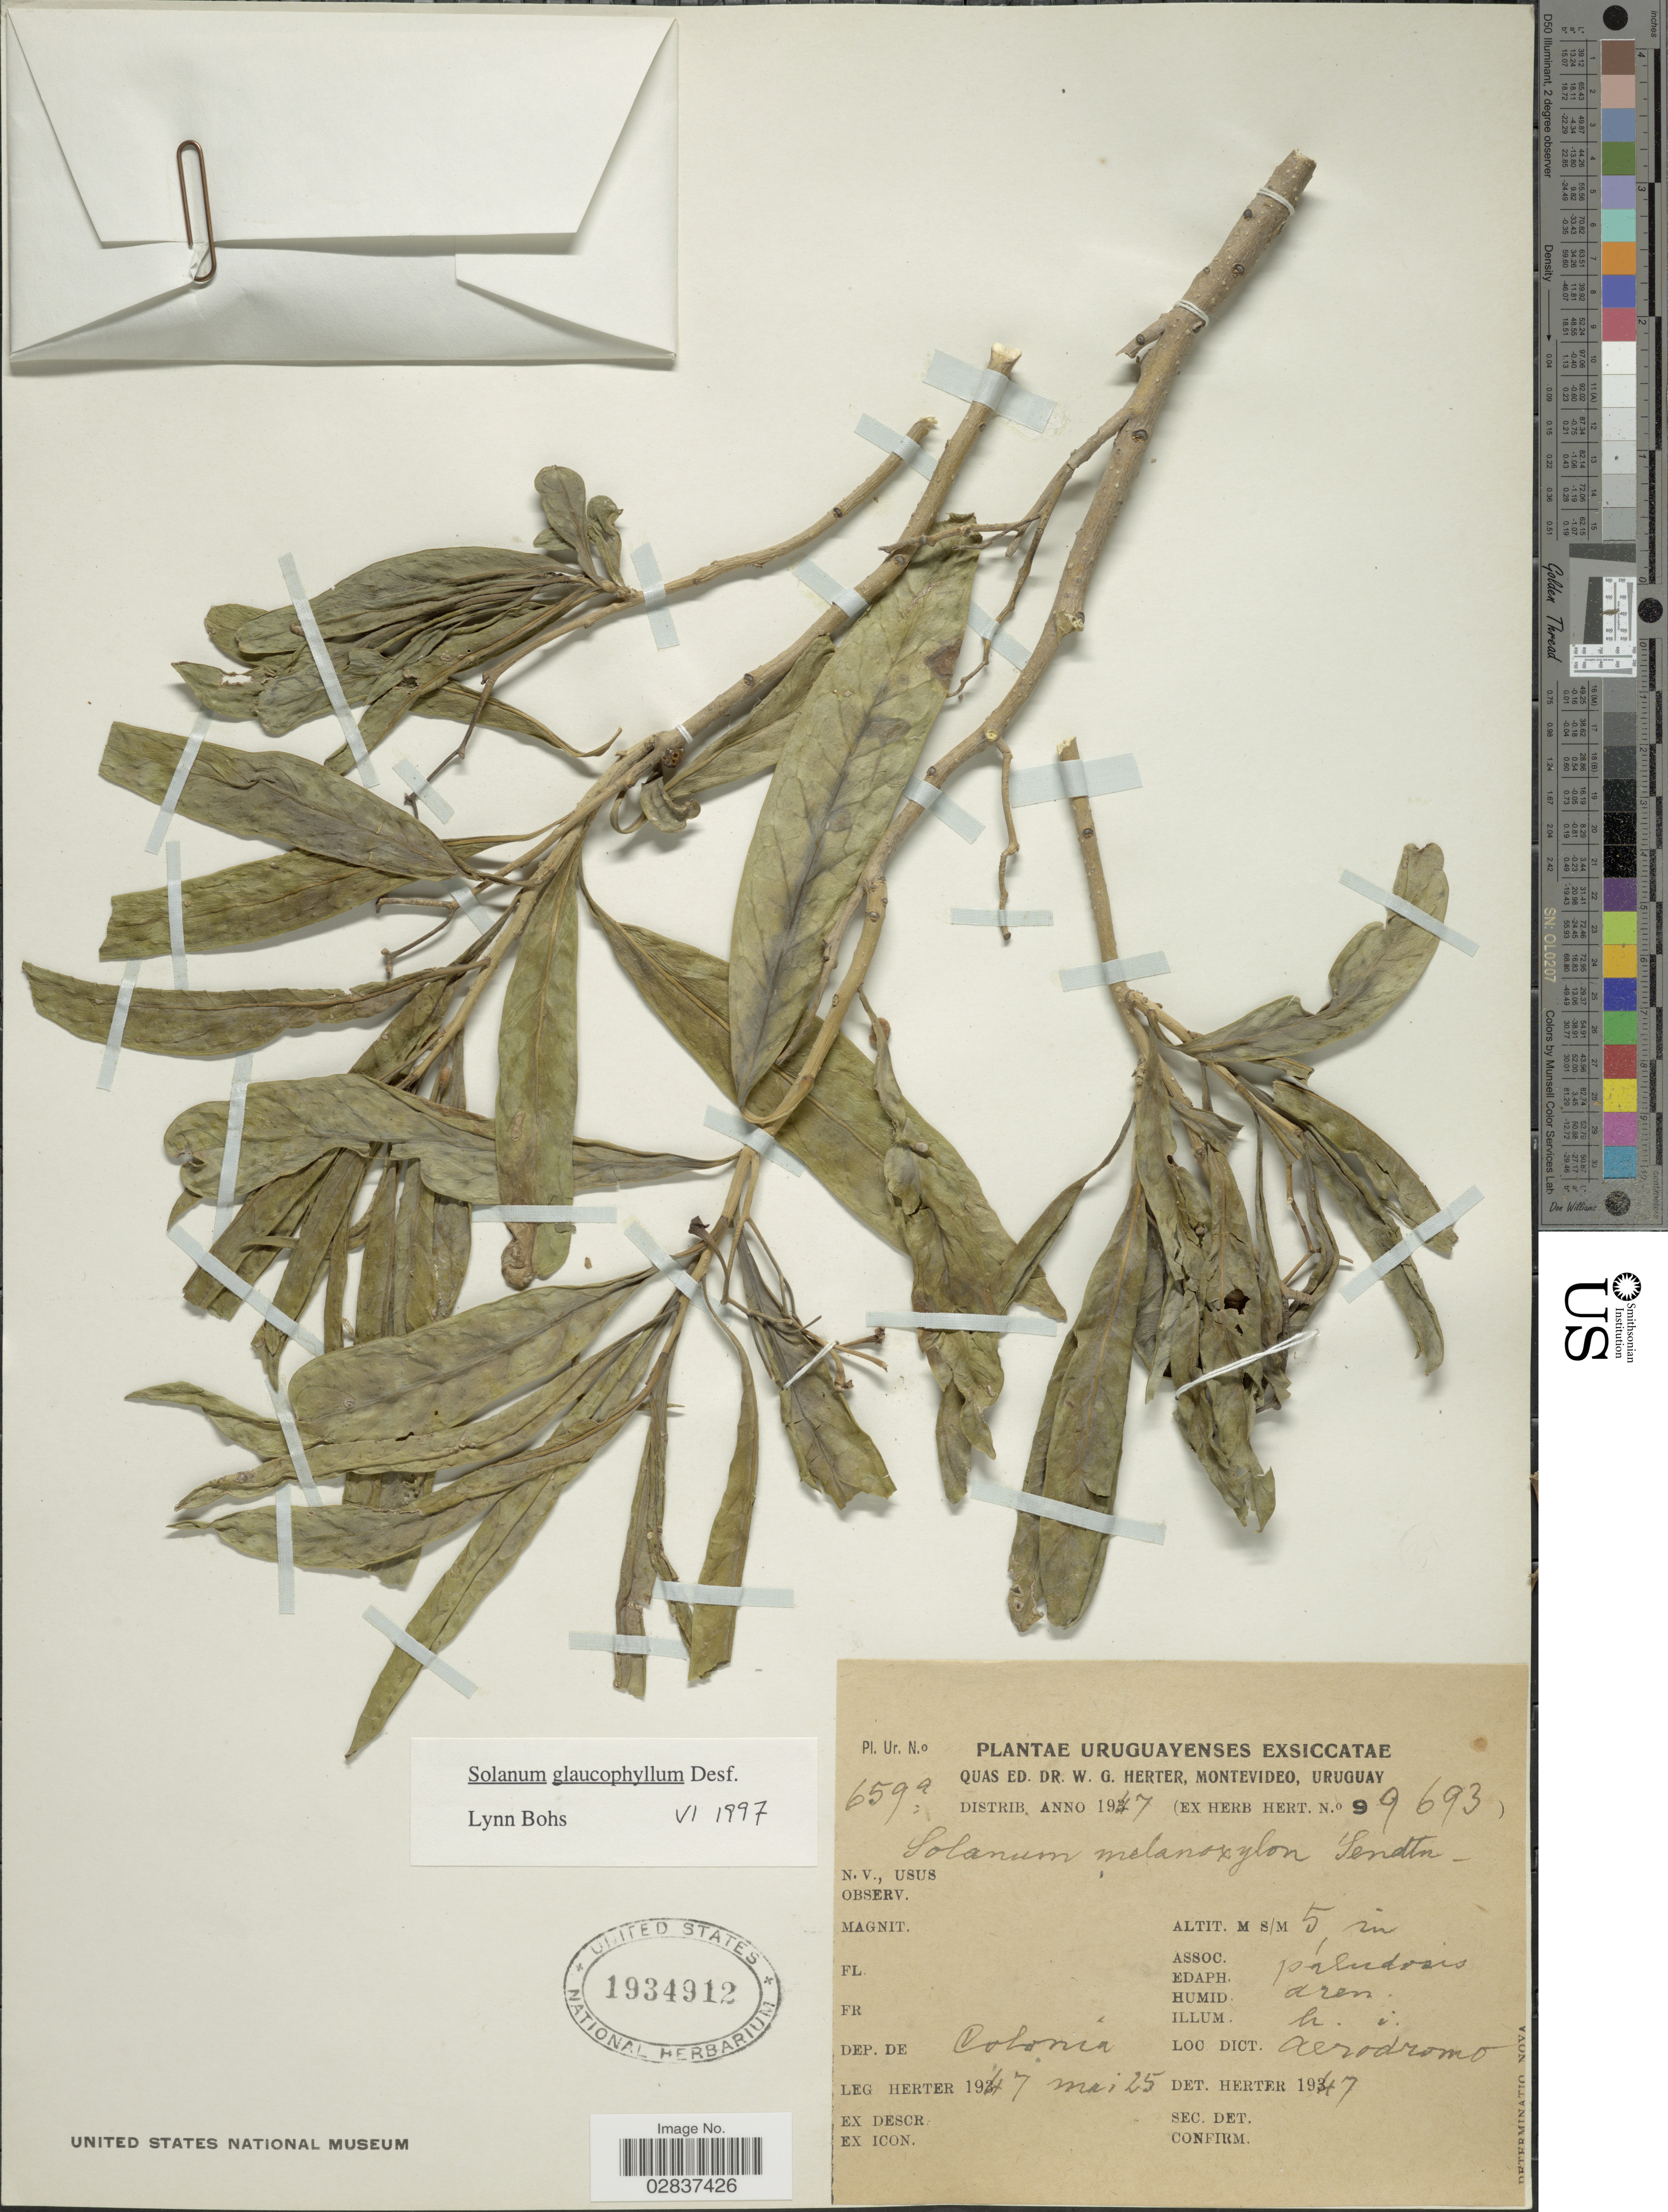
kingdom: Plantae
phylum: Tracheophyta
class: Magnoliopsida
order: Solanales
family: Solanaceae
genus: Solanum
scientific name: Solanum glaucophyllum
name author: Desf.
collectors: W. G. Herter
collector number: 659a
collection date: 1947-05-25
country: Uruguay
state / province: Colonia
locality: Dep. De Colonia, Aerodromo.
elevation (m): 5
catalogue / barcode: US 1934912